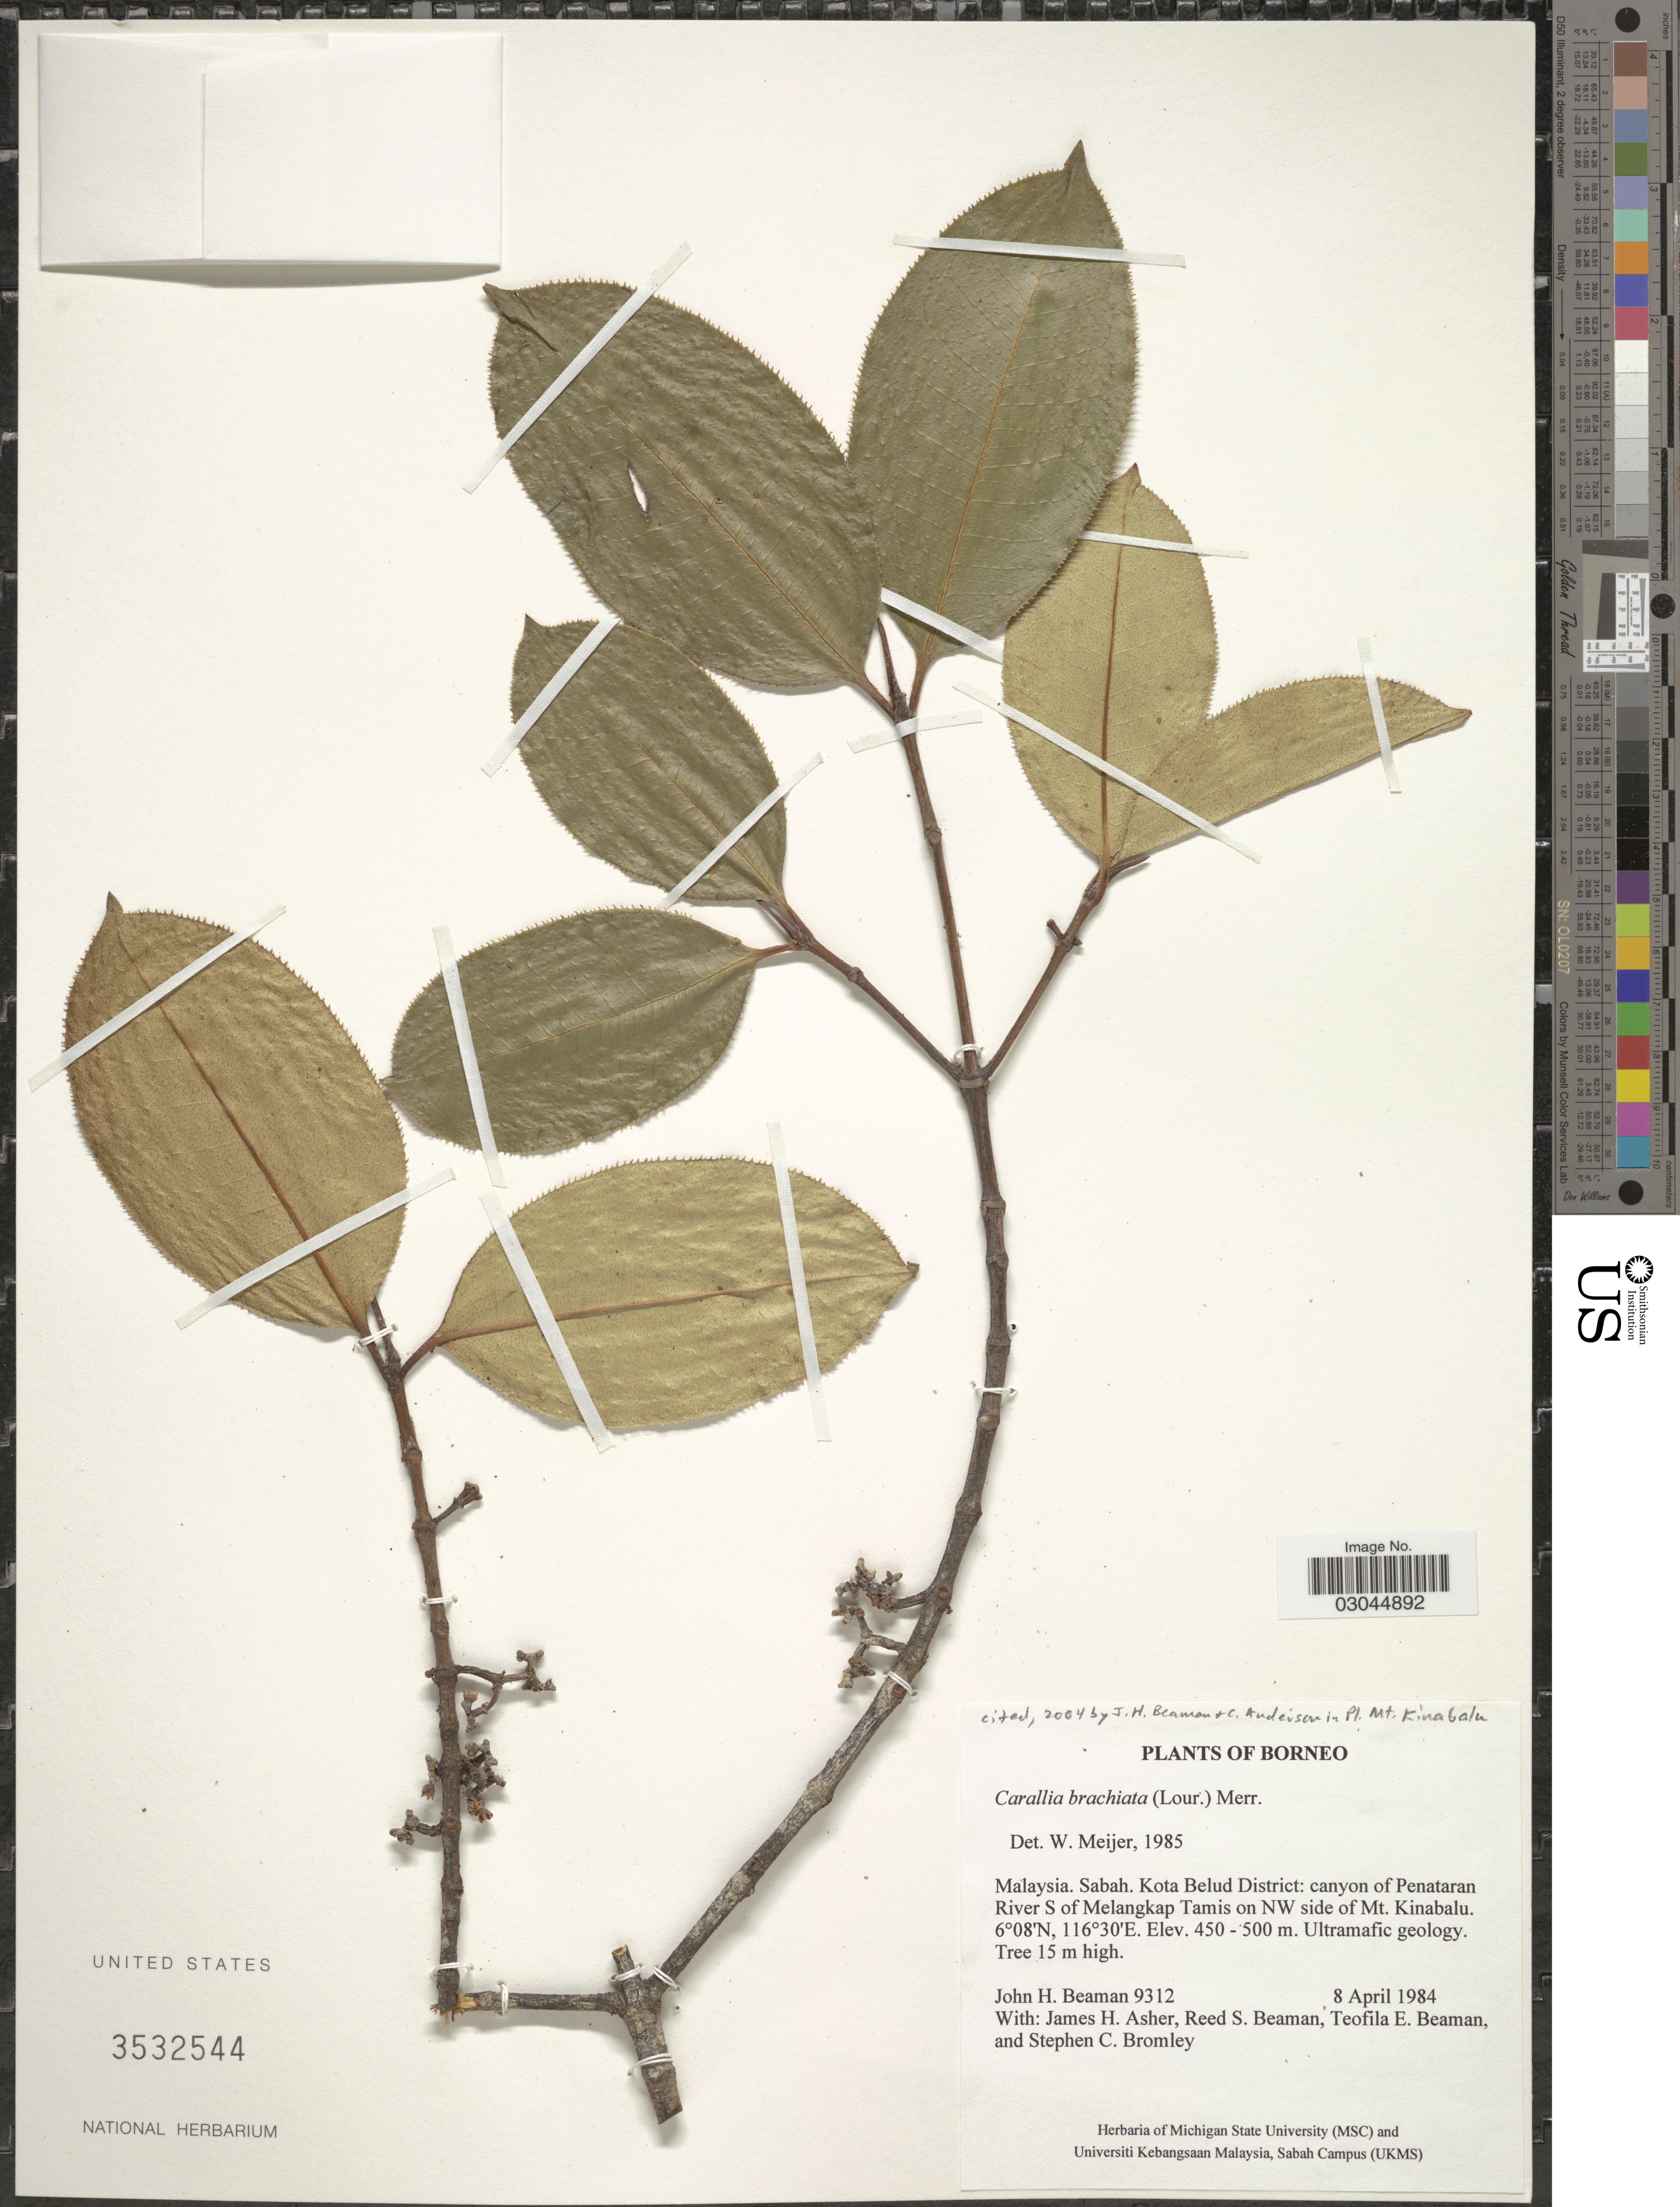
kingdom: Plantae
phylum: Tracheophyta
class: Magnoliopsida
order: Malpighiales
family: Rhizophoraceae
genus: Carallia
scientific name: Carallia borneensis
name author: Oliv.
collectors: J. H. Beaman, J. Asher, R. S. Beaman, T. E. Beaman & S. Bromley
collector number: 9312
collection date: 1984-04-08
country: Malaysia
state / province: Sabah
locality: Borneo. Kota Belud District: canyon of Penataran River S of Melangkap Tamis on NW side of Mt. Kinabalu.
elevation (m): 450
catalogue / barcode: US 3532544